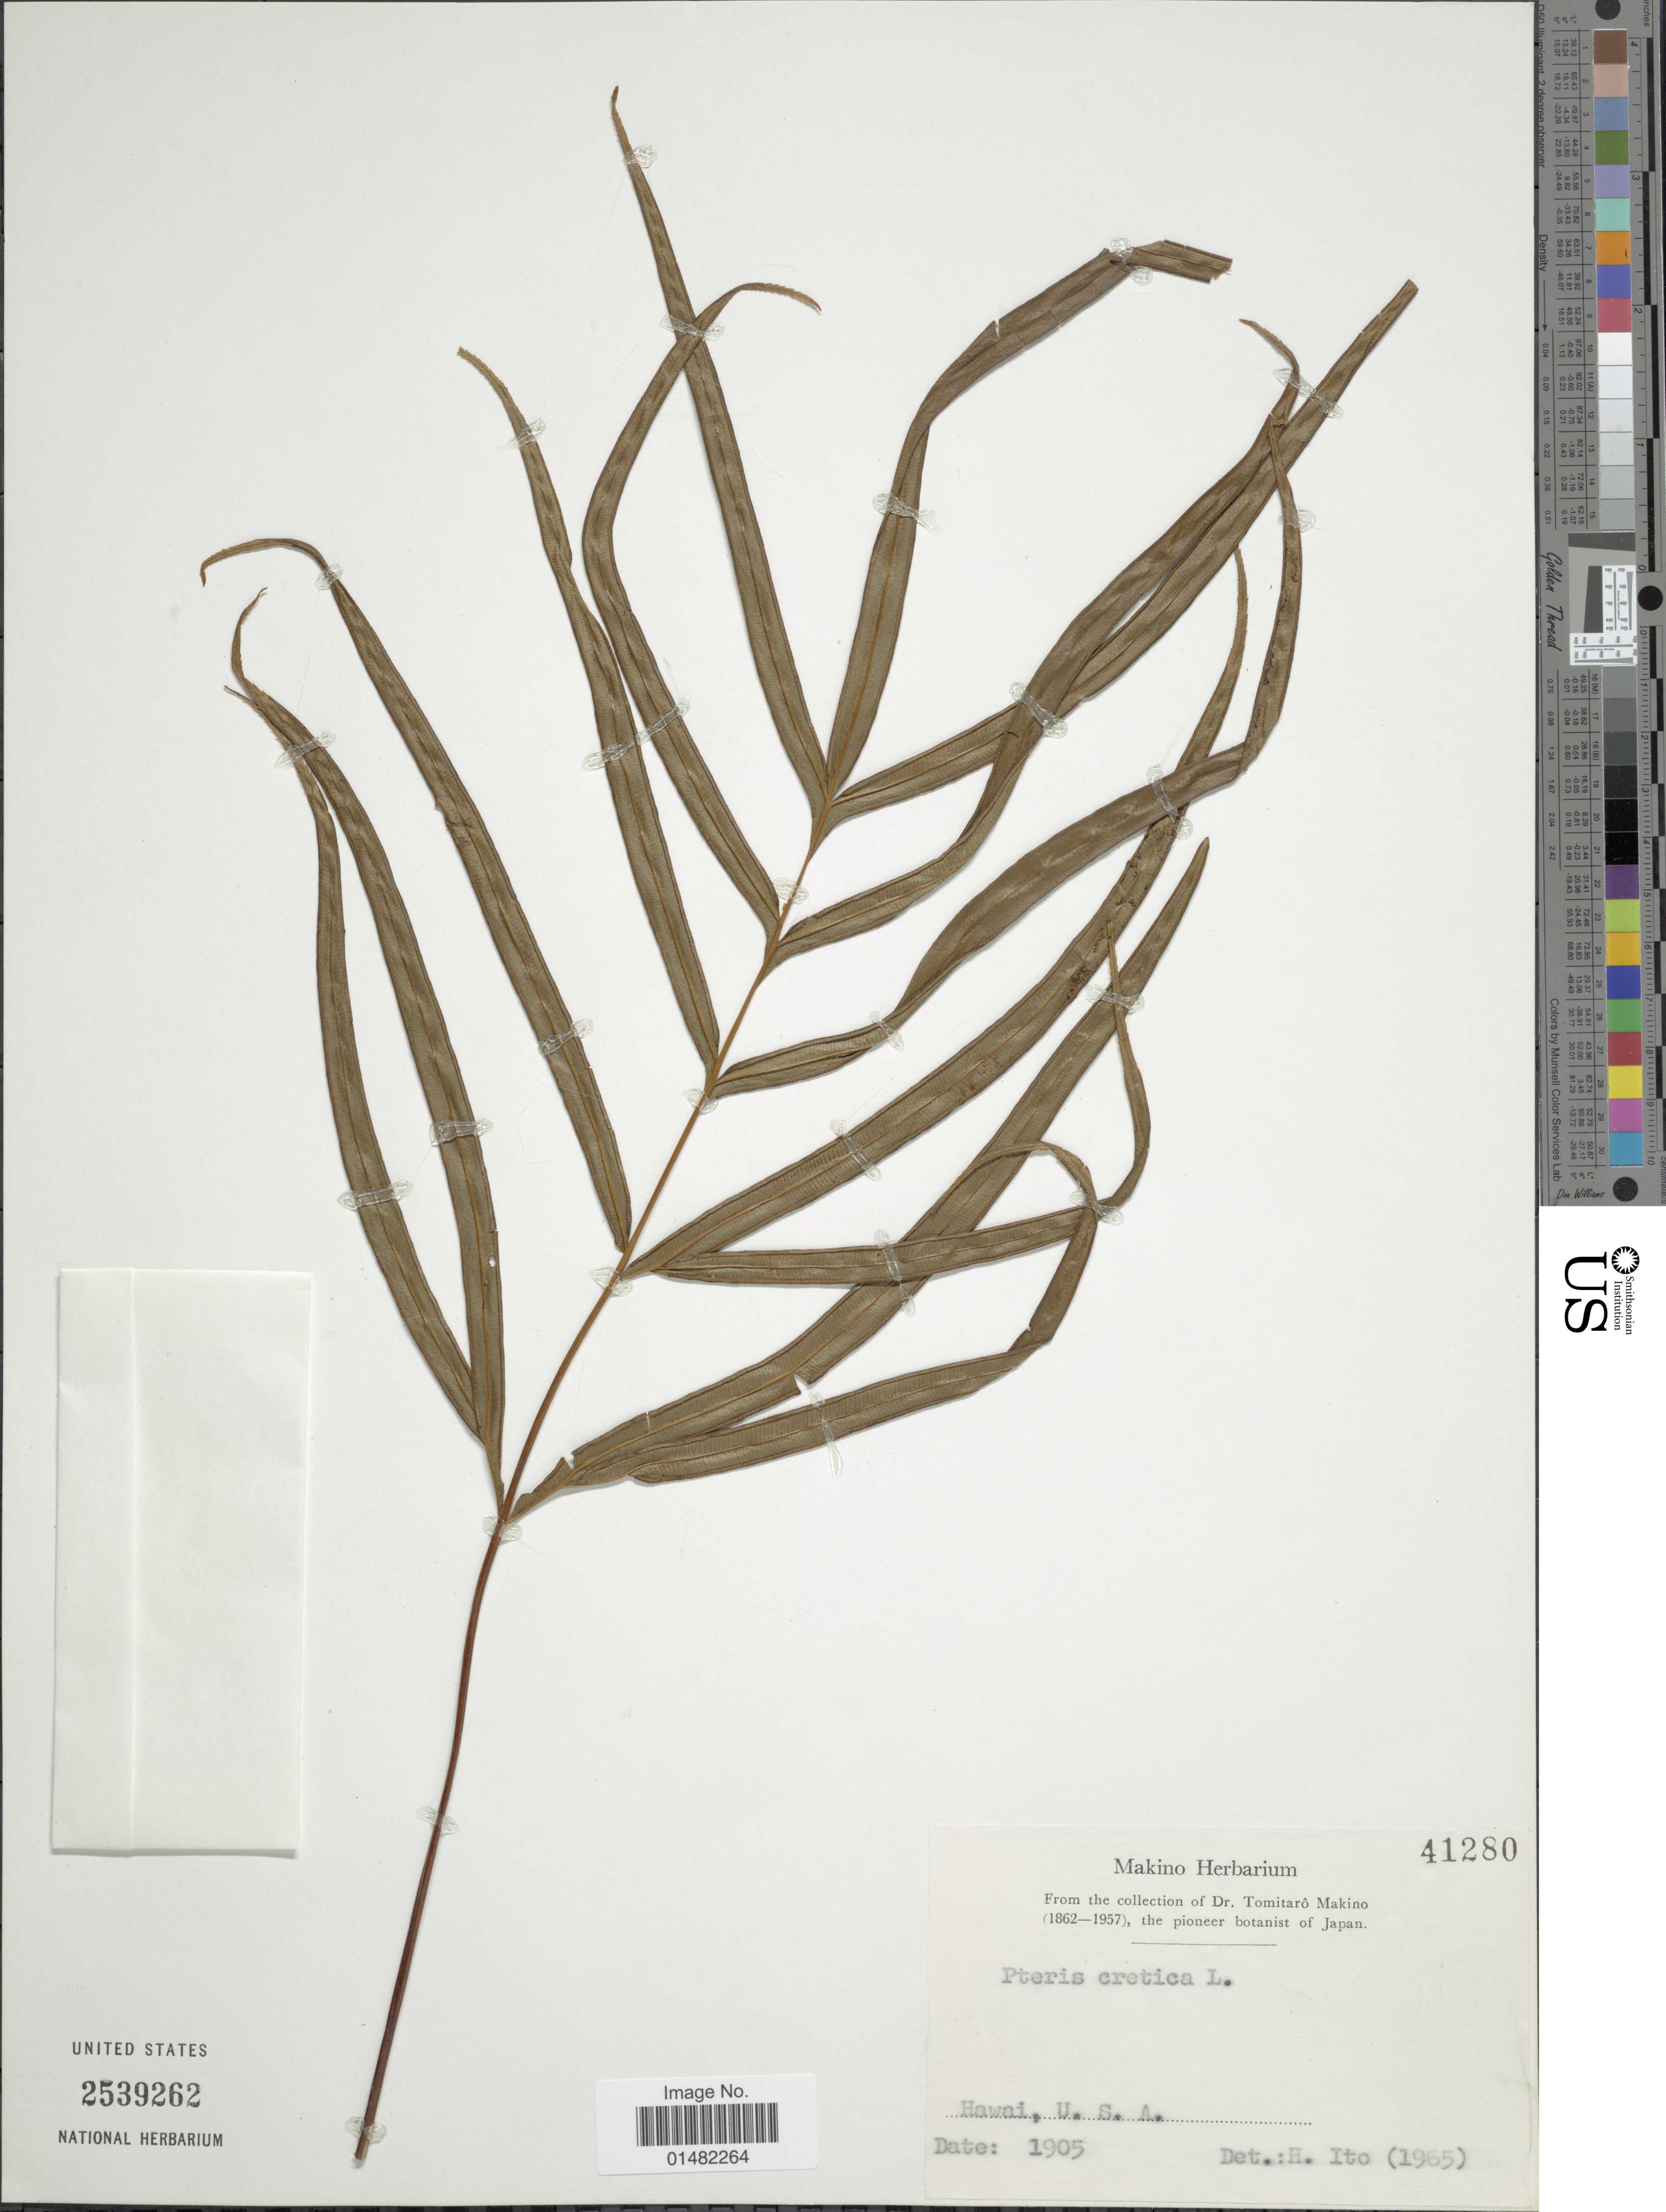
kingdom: Plantae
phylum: Tracheophyta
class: Polypodiopsida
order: Polypodiales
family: Pteridaceae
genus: Pteris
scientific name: Pteris cretica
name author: L.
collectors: ex herb. Makino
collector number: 41280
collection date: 1905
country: United States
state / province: Hawaii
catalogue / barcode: US 2539262